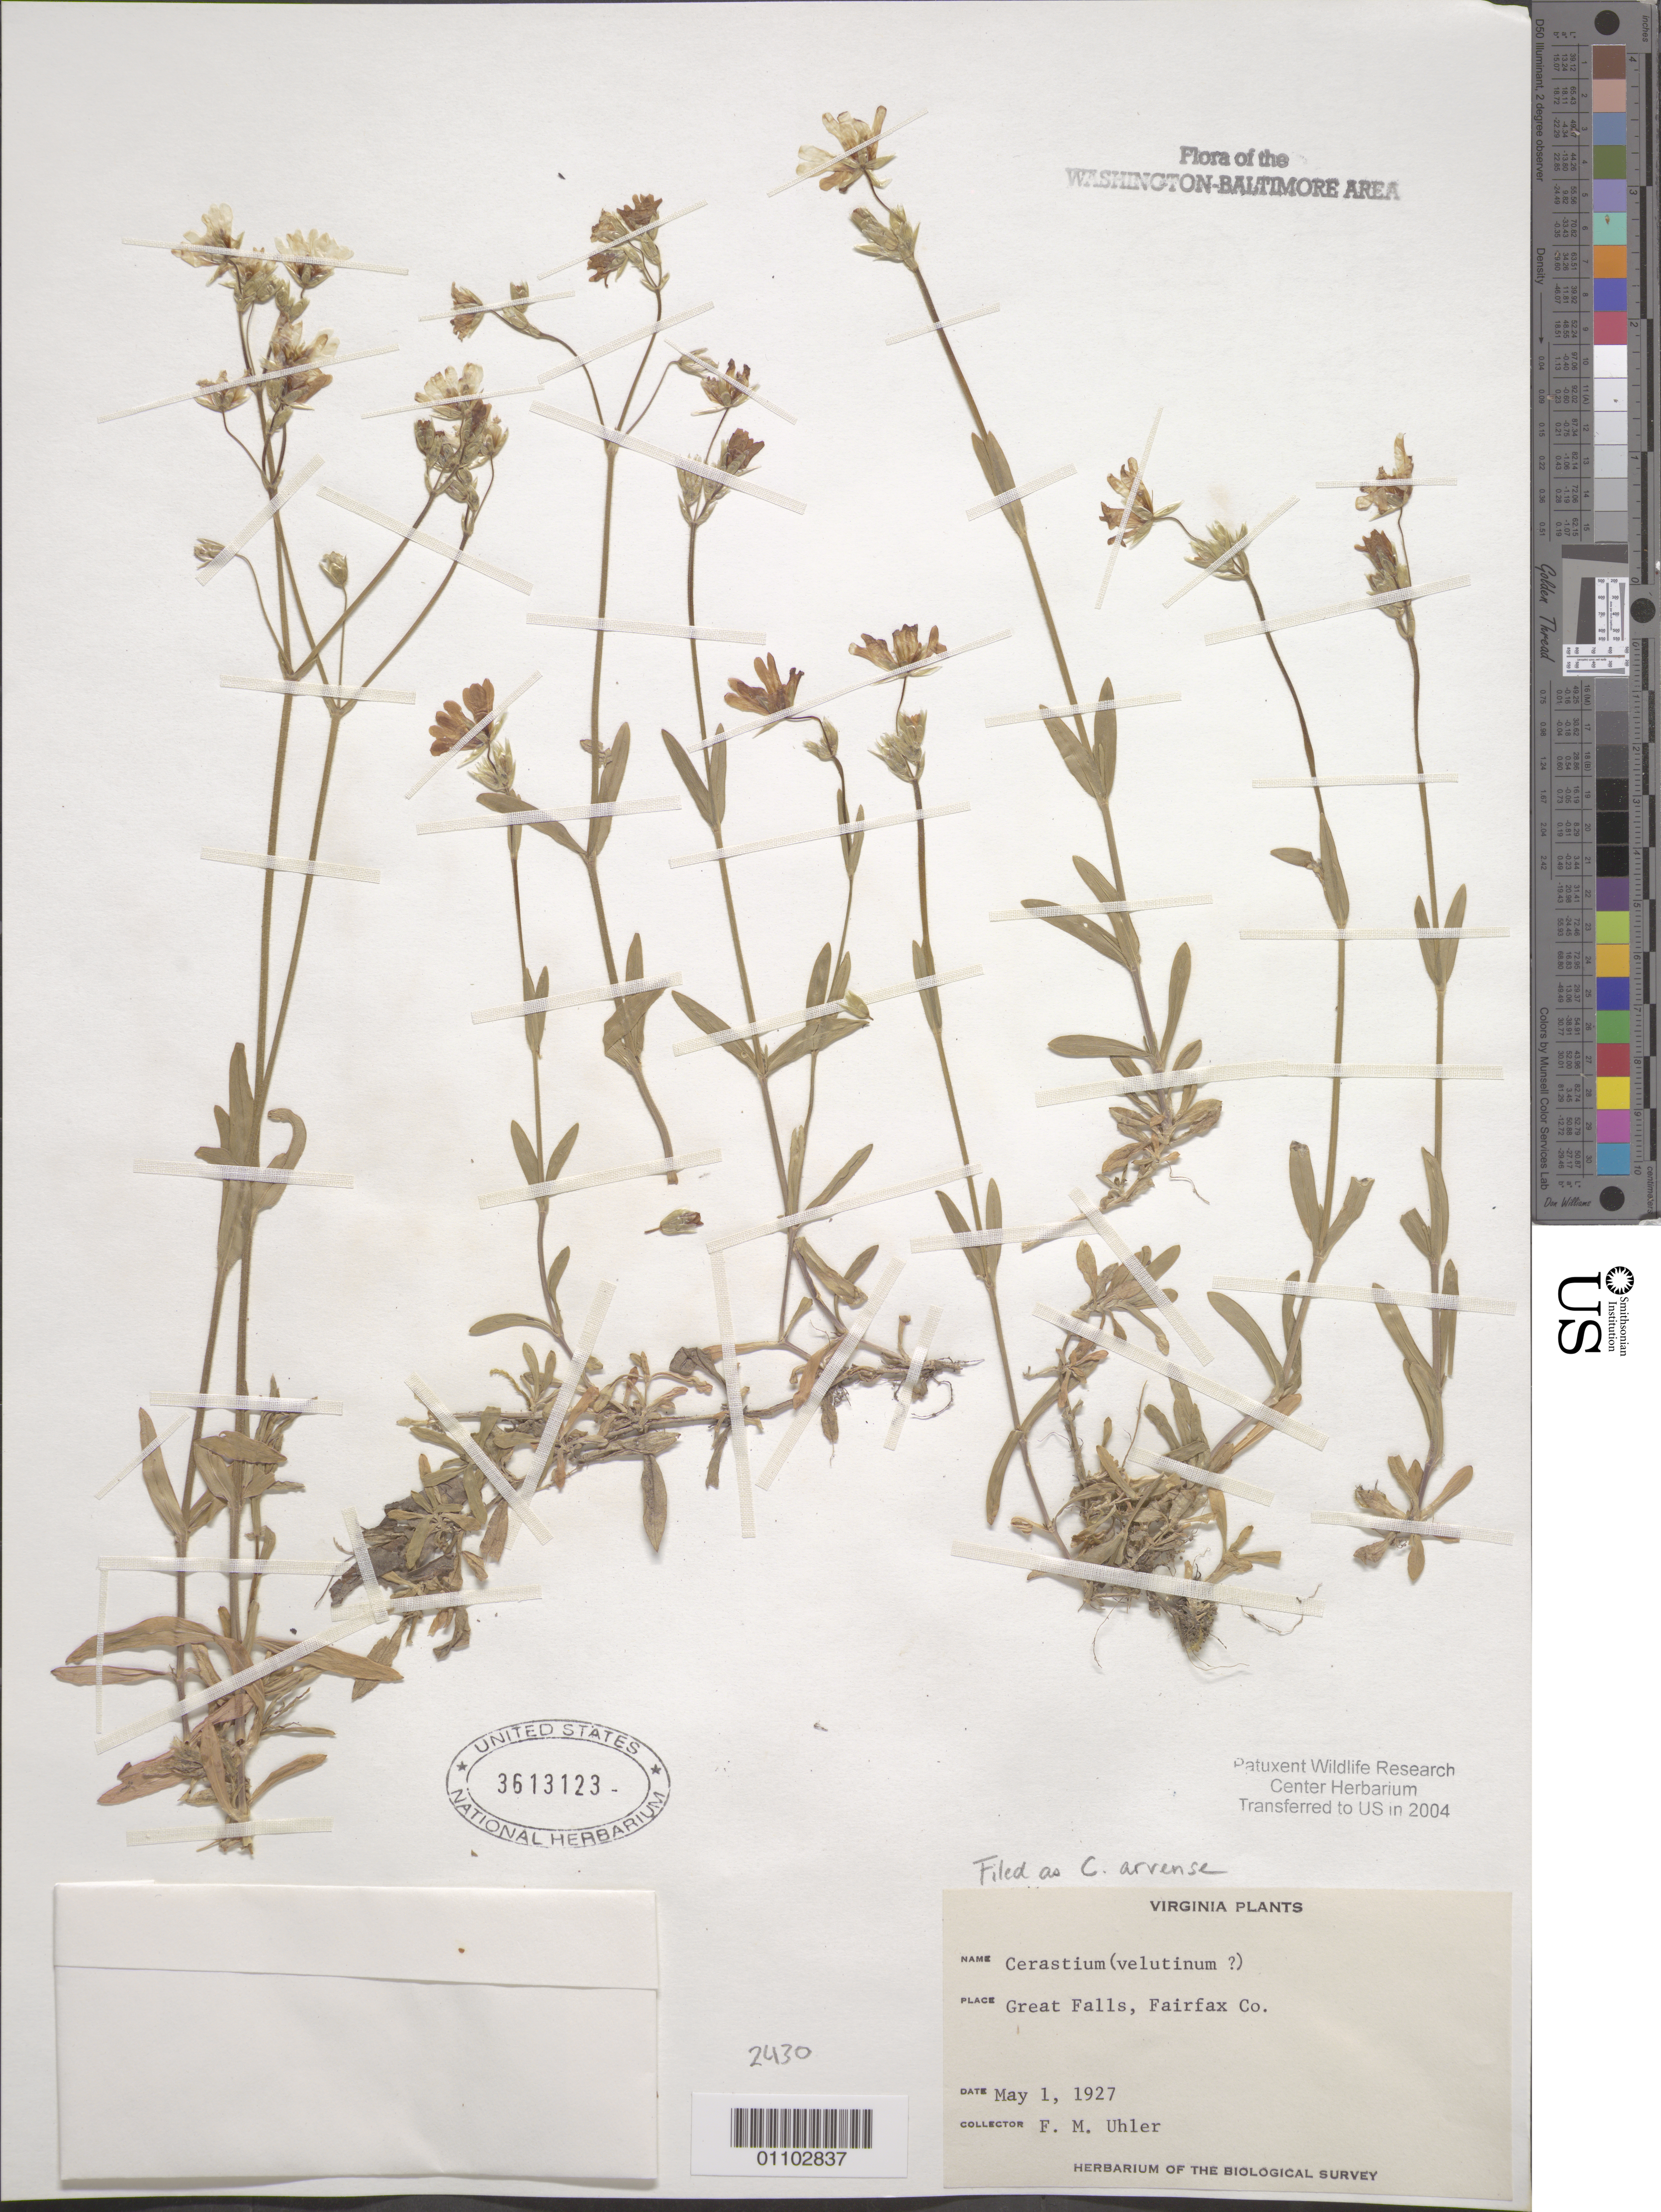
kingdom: Plantae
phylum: Tracheophyta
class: Magnoliopsida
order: Caryophyllales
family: Caryophyllaceae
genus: Cerastium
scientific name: Cerastium arvense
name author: L.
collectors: F. Uhler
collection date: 1927-05-01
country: United States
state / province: Virginia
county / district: Fairfax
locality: Great Falls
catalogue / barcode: US 3613123